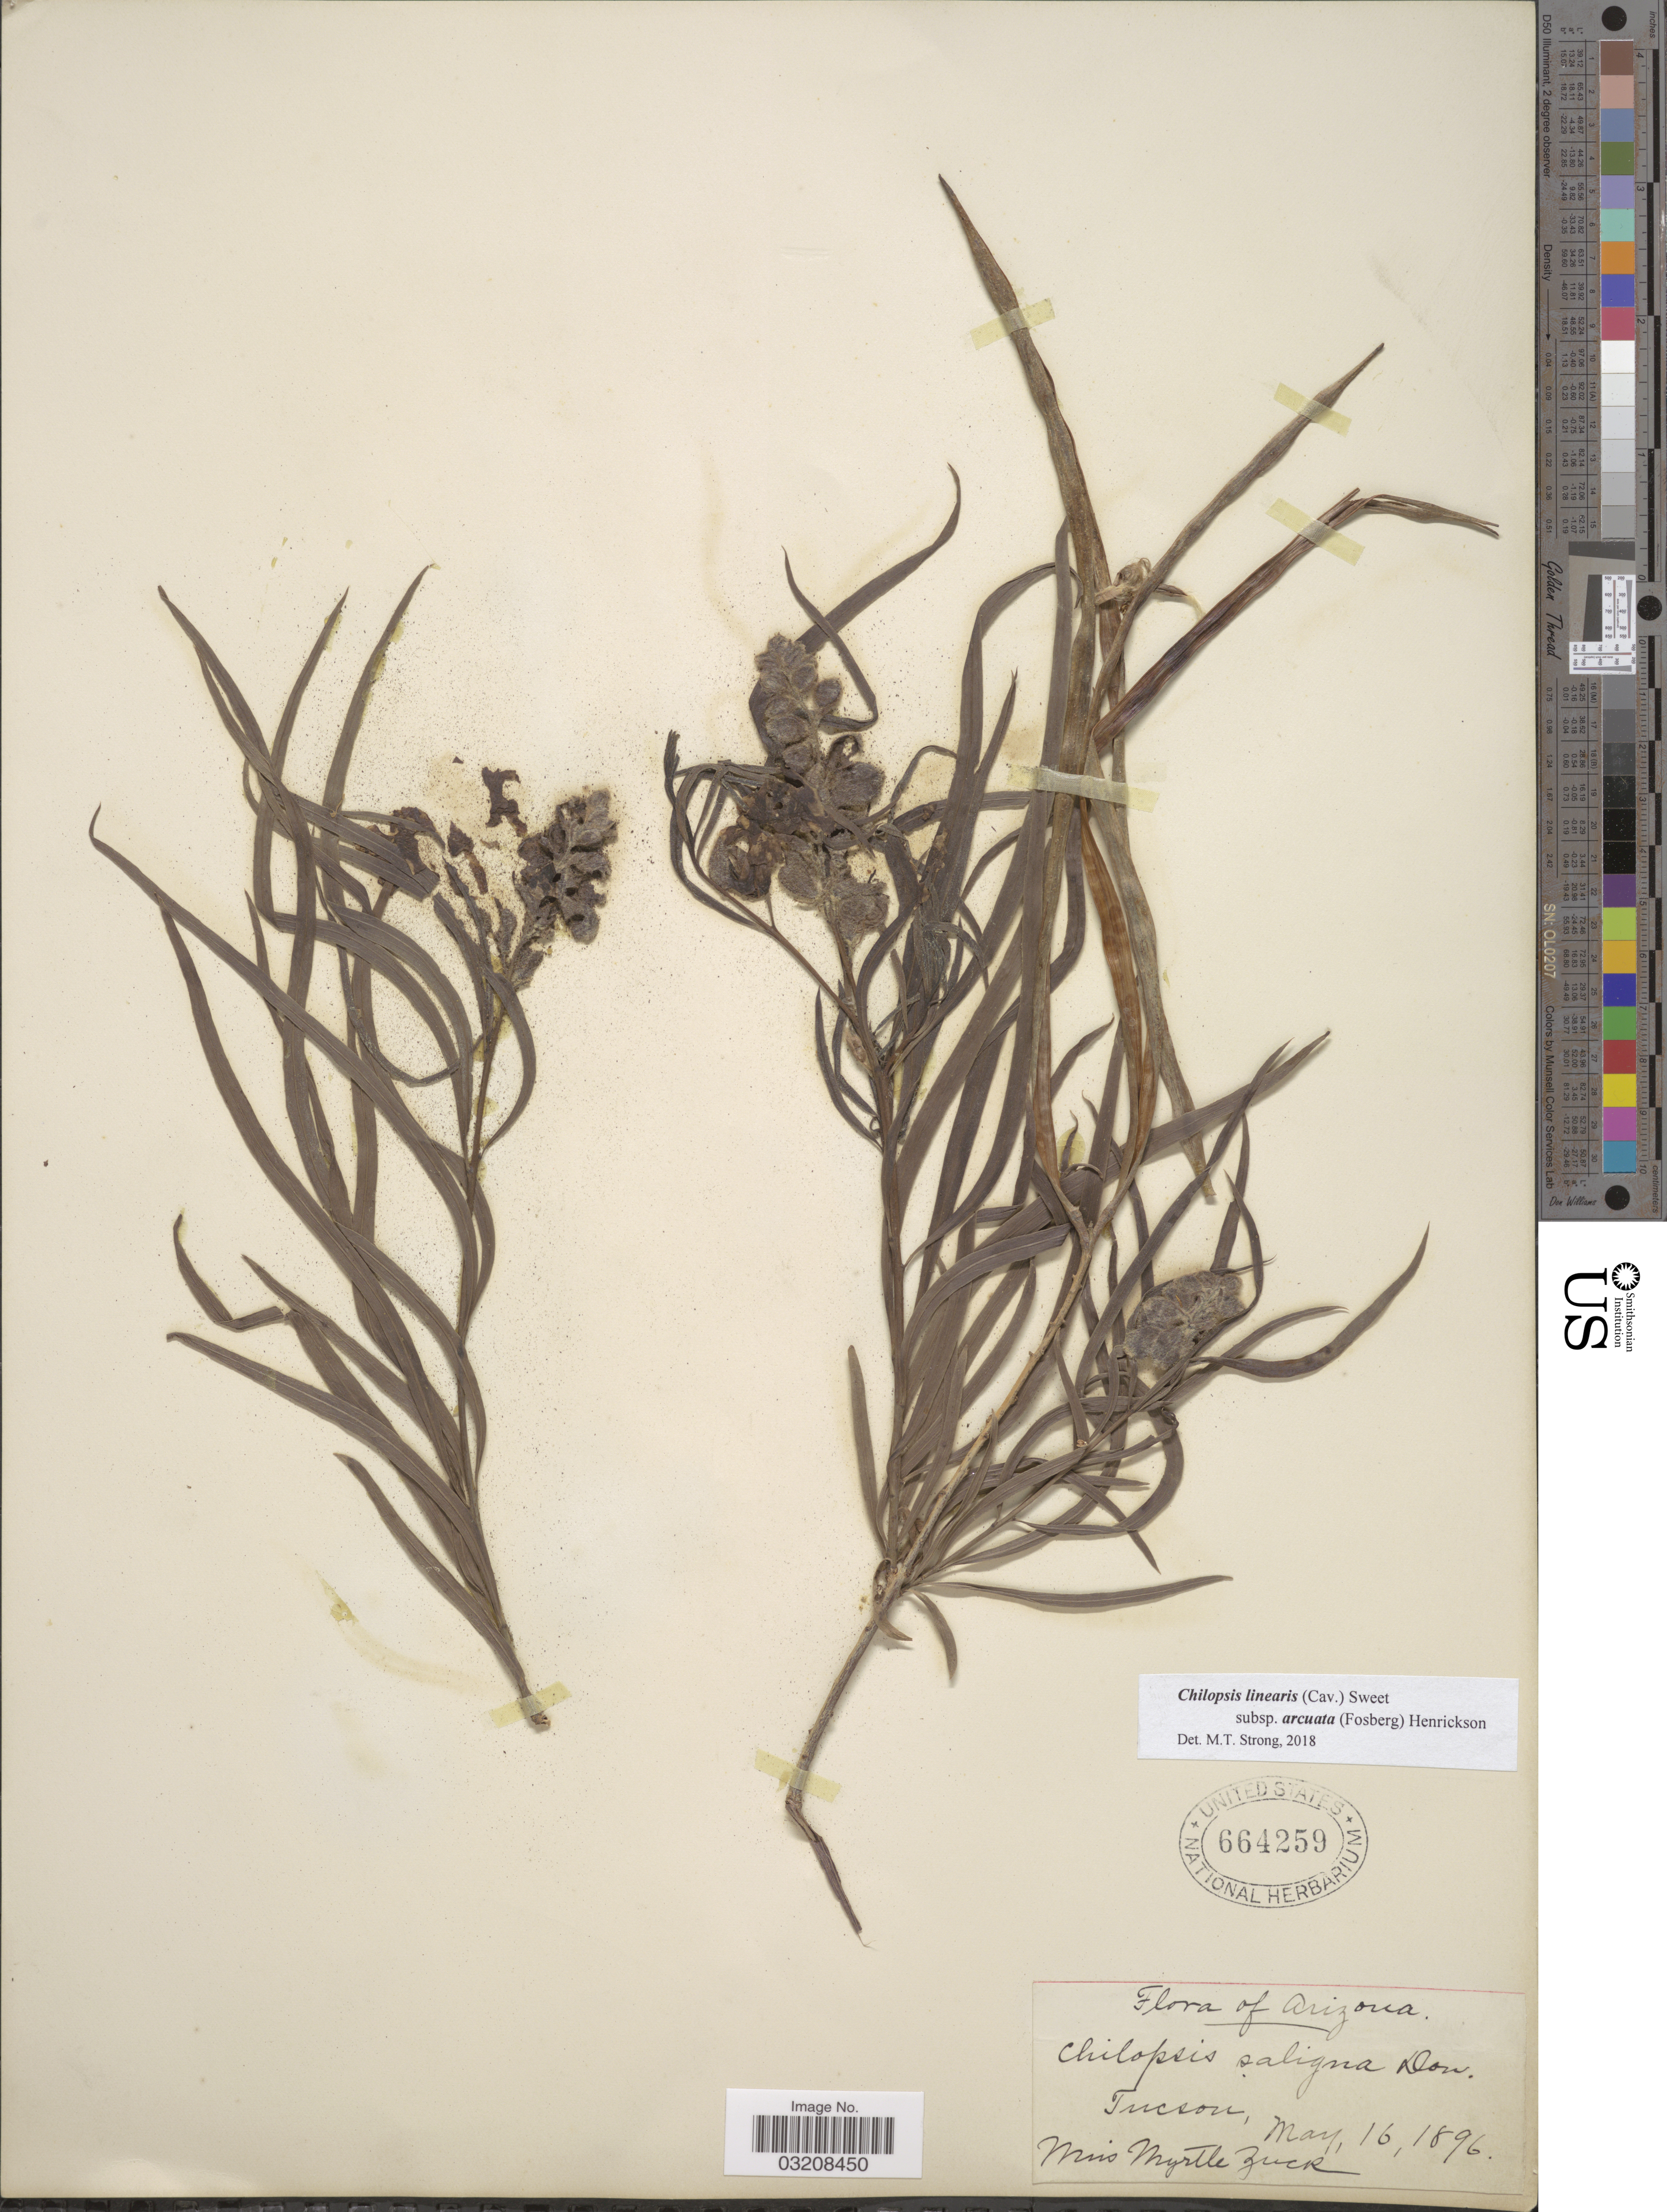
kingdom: Plantae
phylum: Tracheophyta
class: Magnoliopsida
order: Lamiales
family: Bignoniaceae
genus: Chilopsis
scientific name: Chilopsis linearis subsp. arcuata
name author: (Fosberg) Henrickson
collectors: M. Zuck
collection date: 1896-05-16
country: United States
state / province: Arizona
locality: Tucson.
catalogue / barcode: US 664259